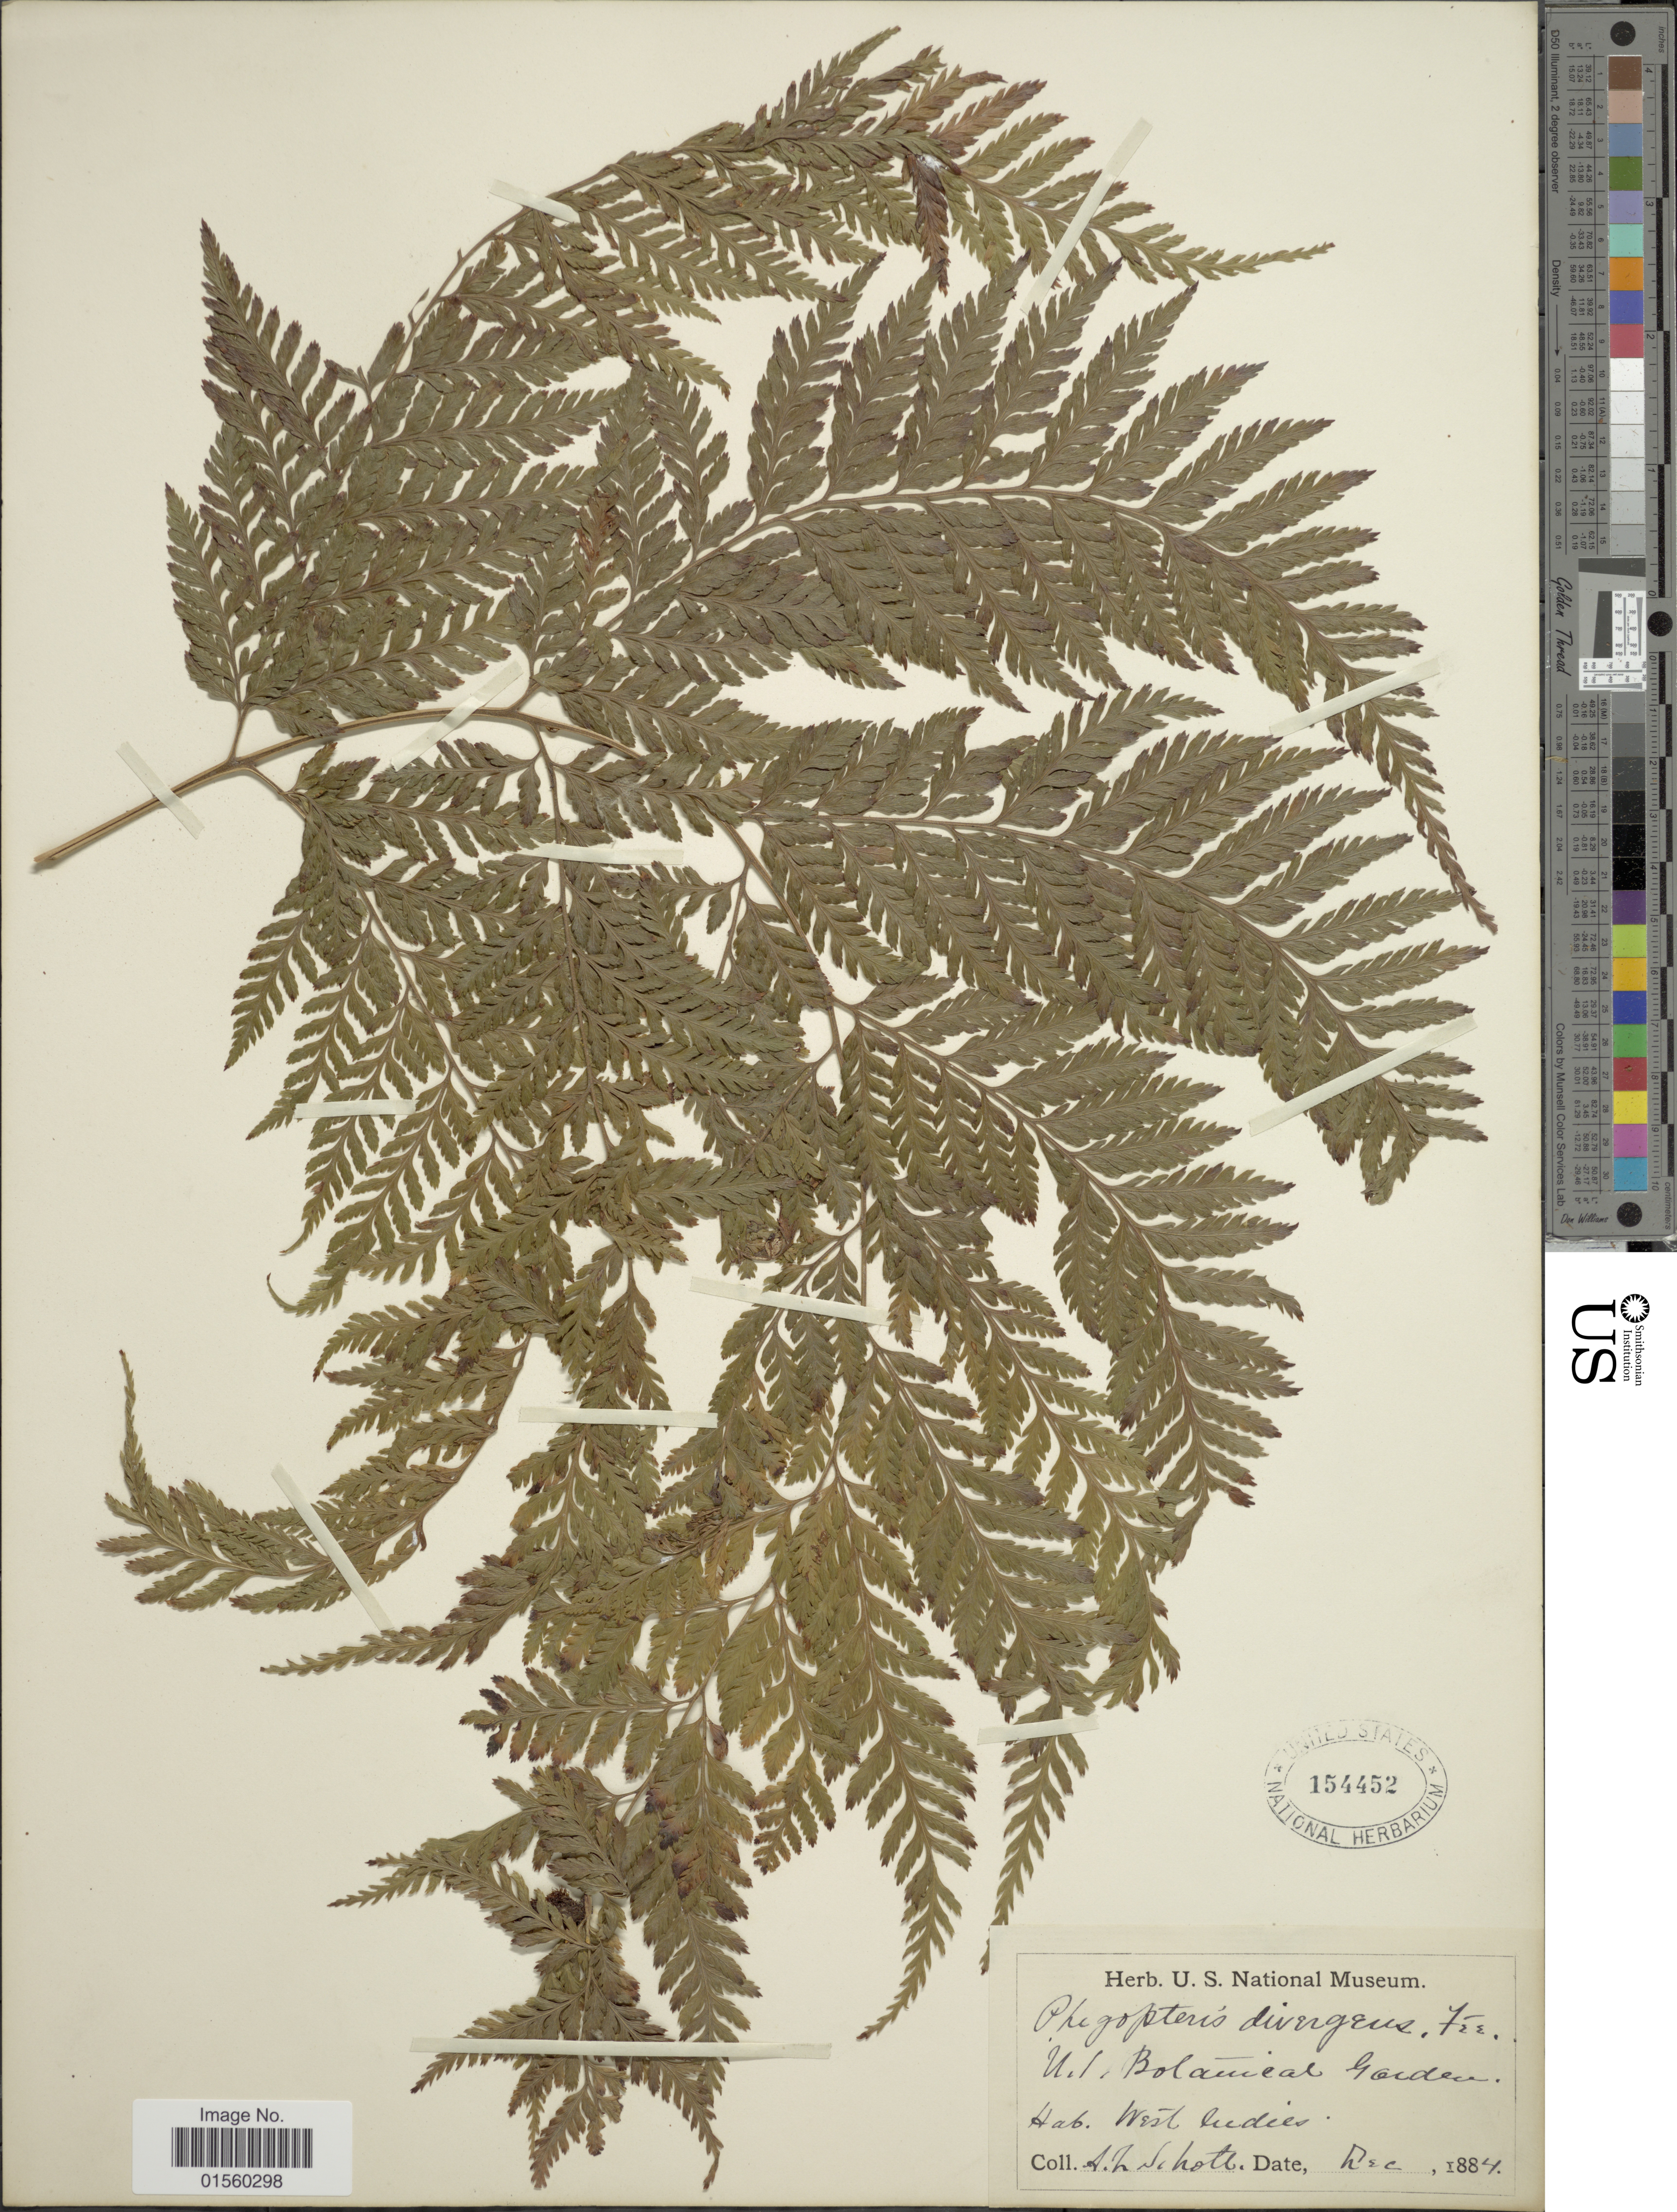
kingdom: Plantae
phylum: Tracheophyta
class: Polypodiopsida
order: Polypodiales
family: Dryopteridaceae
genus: Parapolystichum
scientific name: Parapolystichum effusum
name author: (Sw.) Ching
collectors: A. Schote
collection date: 1884-12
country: United States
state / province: District of Columbia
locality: U.S. Botanical Garden, West Andies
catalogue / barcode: US 154452